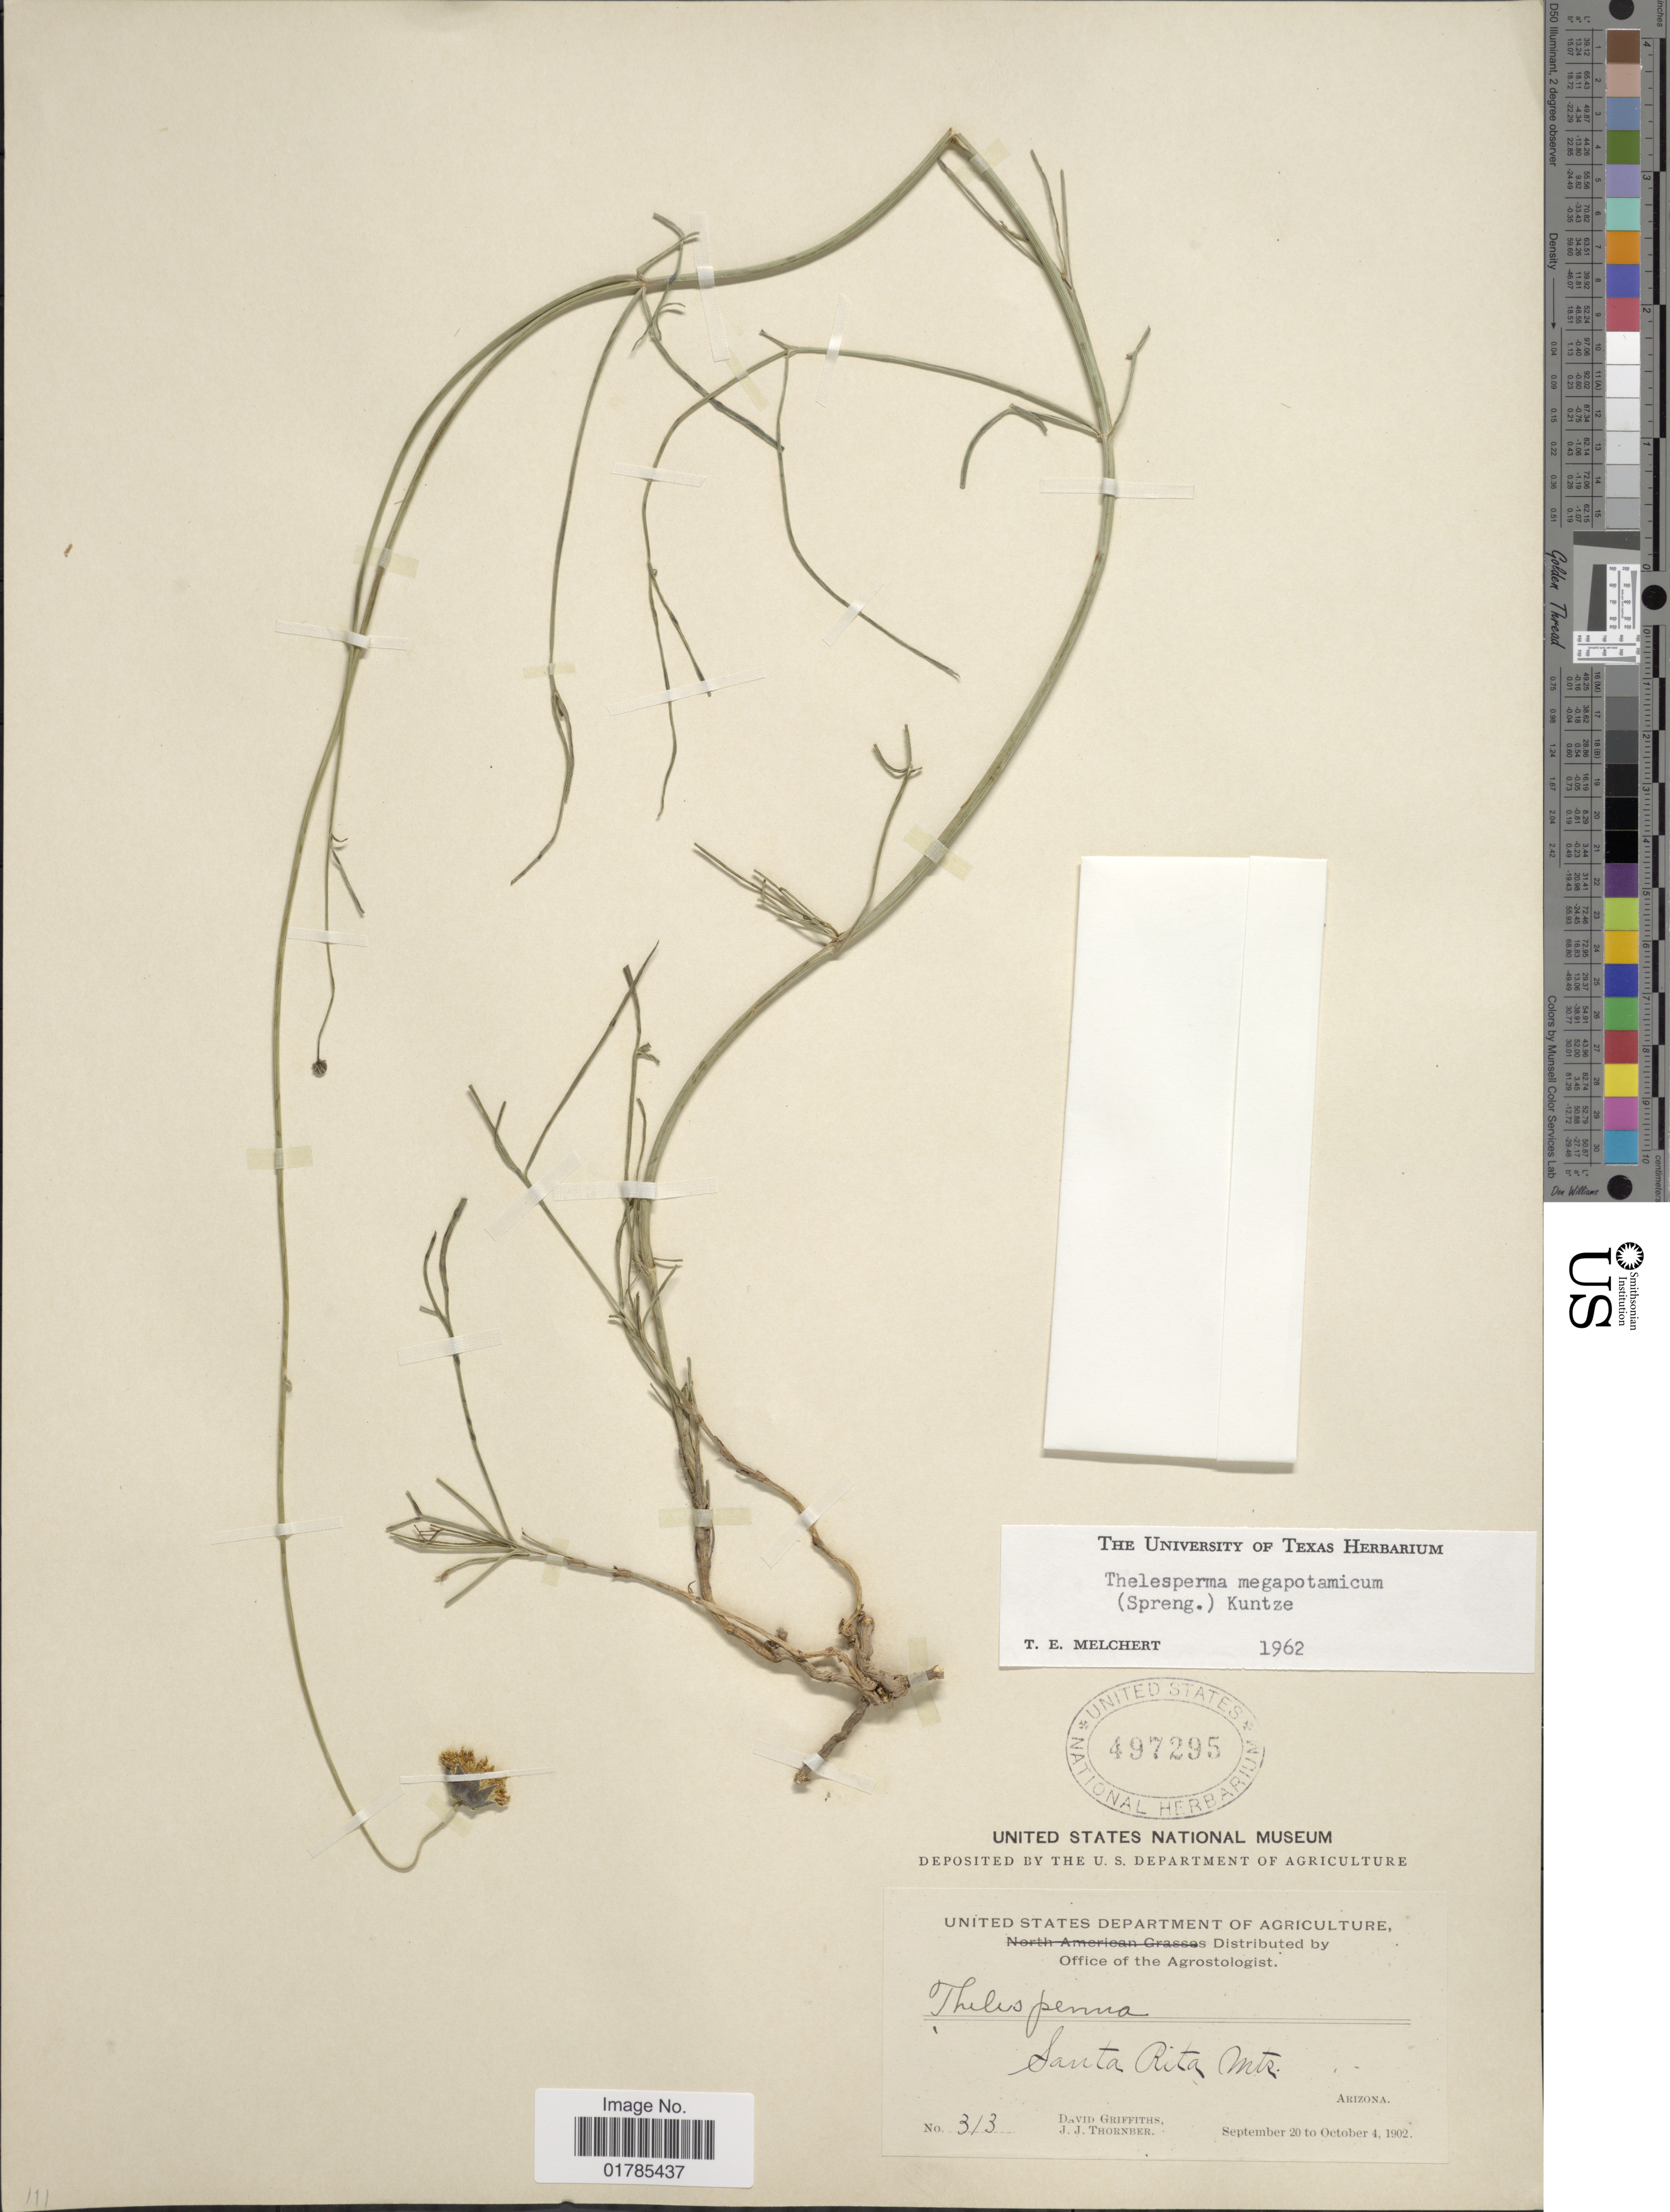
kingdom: Plantae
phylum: Tracheophyta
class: Magnoliopsida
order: Asterales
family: Asteraceae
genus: Thelesperma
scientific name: Thelesperma megapotamicum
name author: (Spreng.) Herter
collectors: D. Griffiths & J. Thornber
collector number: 313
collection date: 1902-09-20/1902-10-04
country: United States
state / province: Arizona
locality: Santa Rita Mts.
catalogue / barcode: US 497295